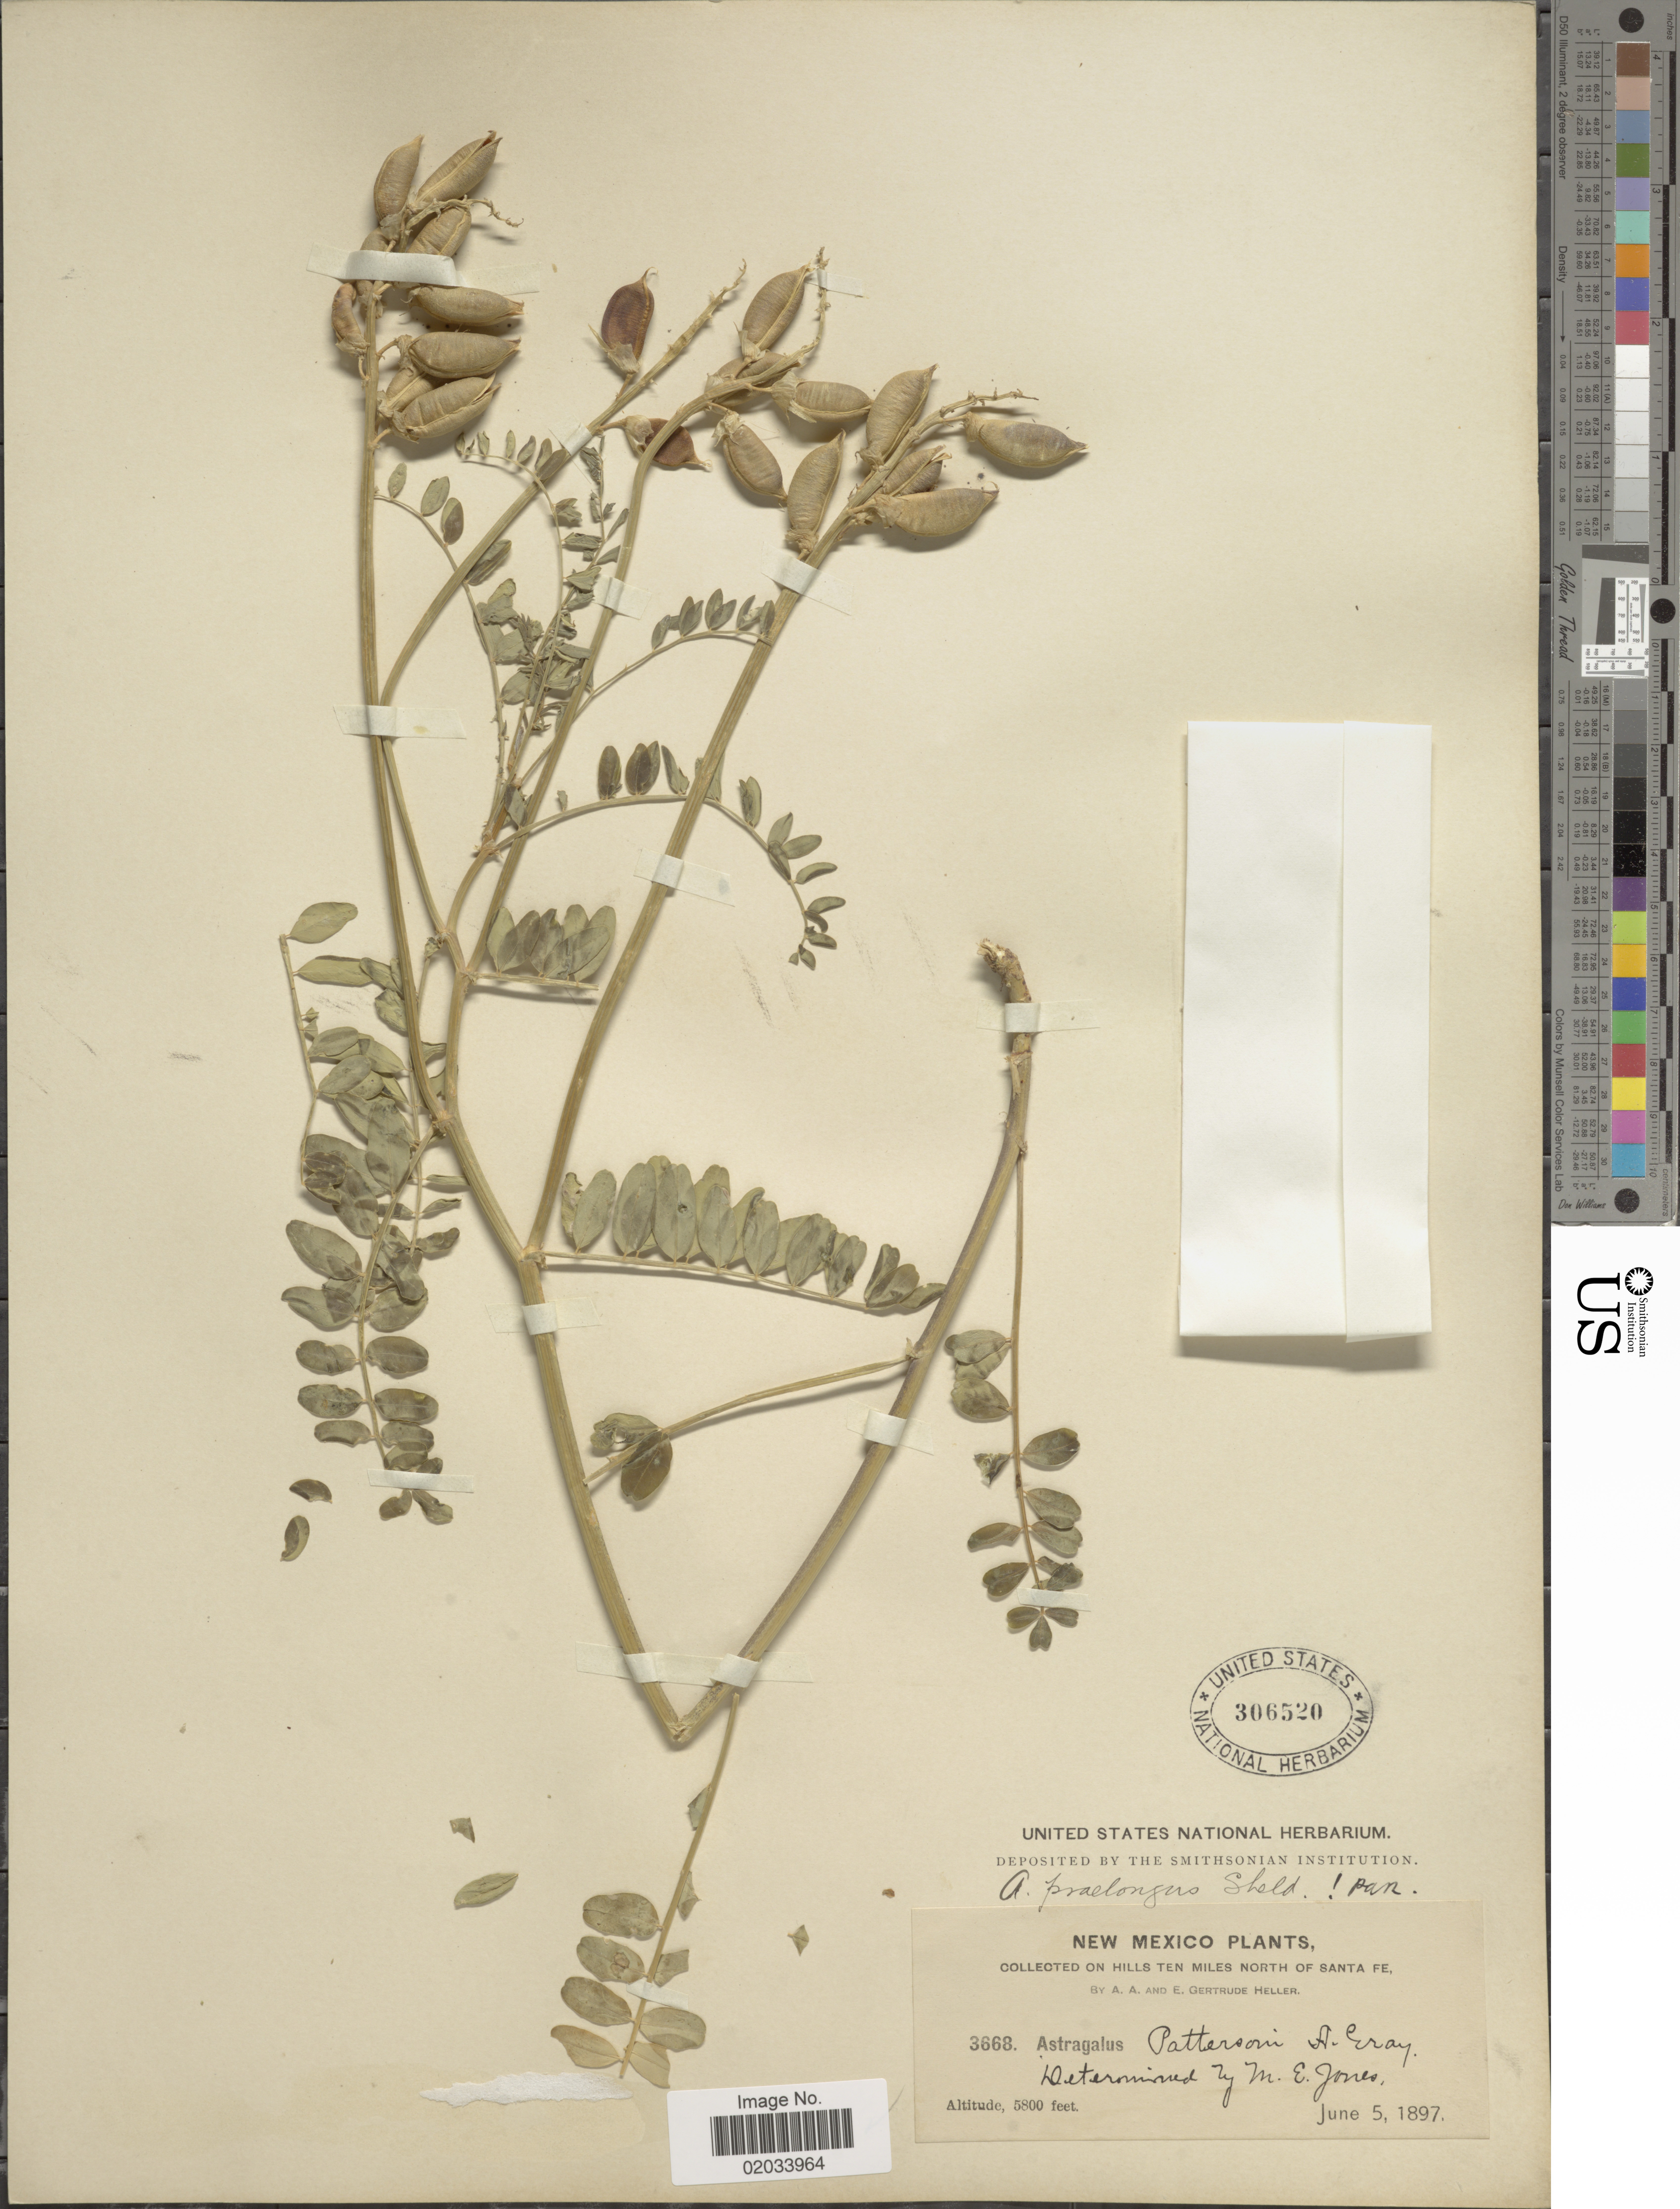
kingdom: Plantae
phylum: Tracheophyta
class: Magnoliopsida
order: Fabales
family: Fabaceae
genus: Astragalus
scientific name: Astragalus praelongus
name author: E. Sheld.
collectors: A. A. Heller & E. Gertrude Heller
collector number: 3668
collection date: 1897-06-05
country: United States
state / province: New Mexico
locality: On hills ten miles north of Santa Fe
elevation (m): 1768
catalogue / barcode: US 306520